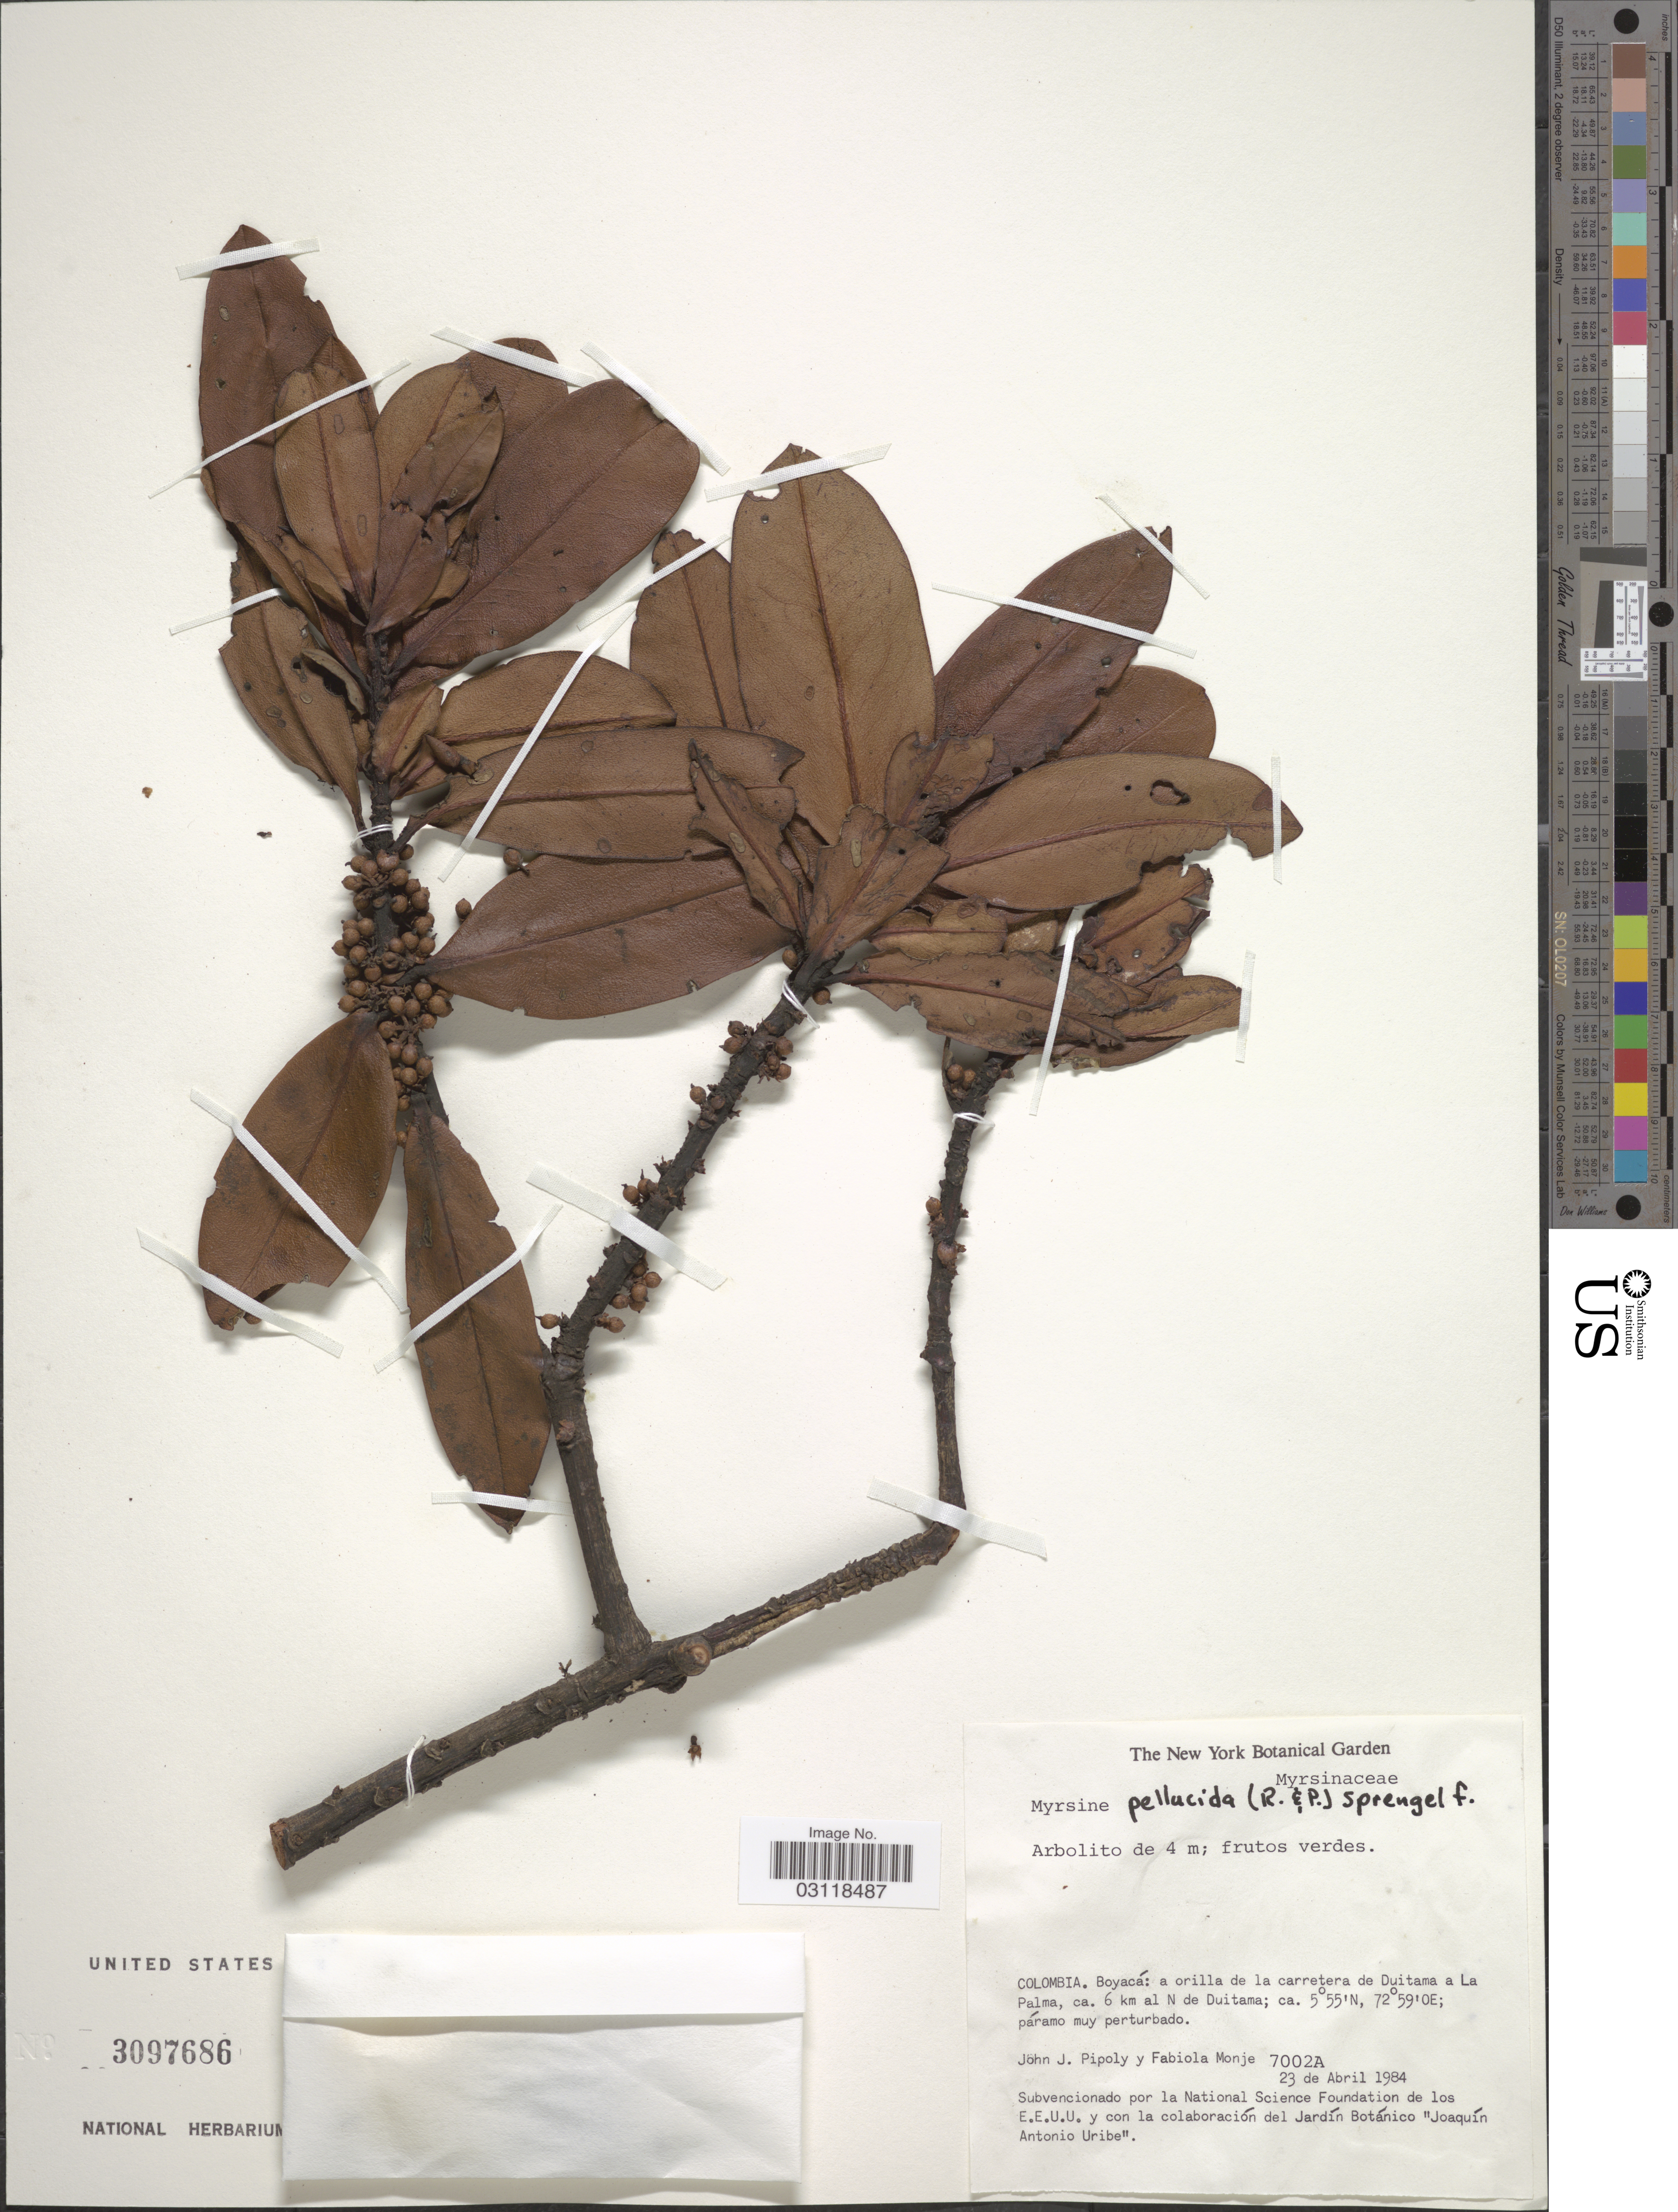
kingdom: Plantae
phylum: Tracheophyta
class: Magnoliopsida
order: Ericales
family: Primulaceae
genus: Rapanea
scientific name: Rapanea pellucida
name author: (Ruiz & Pav.) Mez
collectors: J. J. Pipoly & F. Monje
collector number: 7002A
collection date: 1984-04-23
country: Colombia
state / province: Boyacá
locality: A orilla de la carretera de Duitama a La Palma, ca. 6 km al N de Duitama.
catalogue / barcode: US 3097686